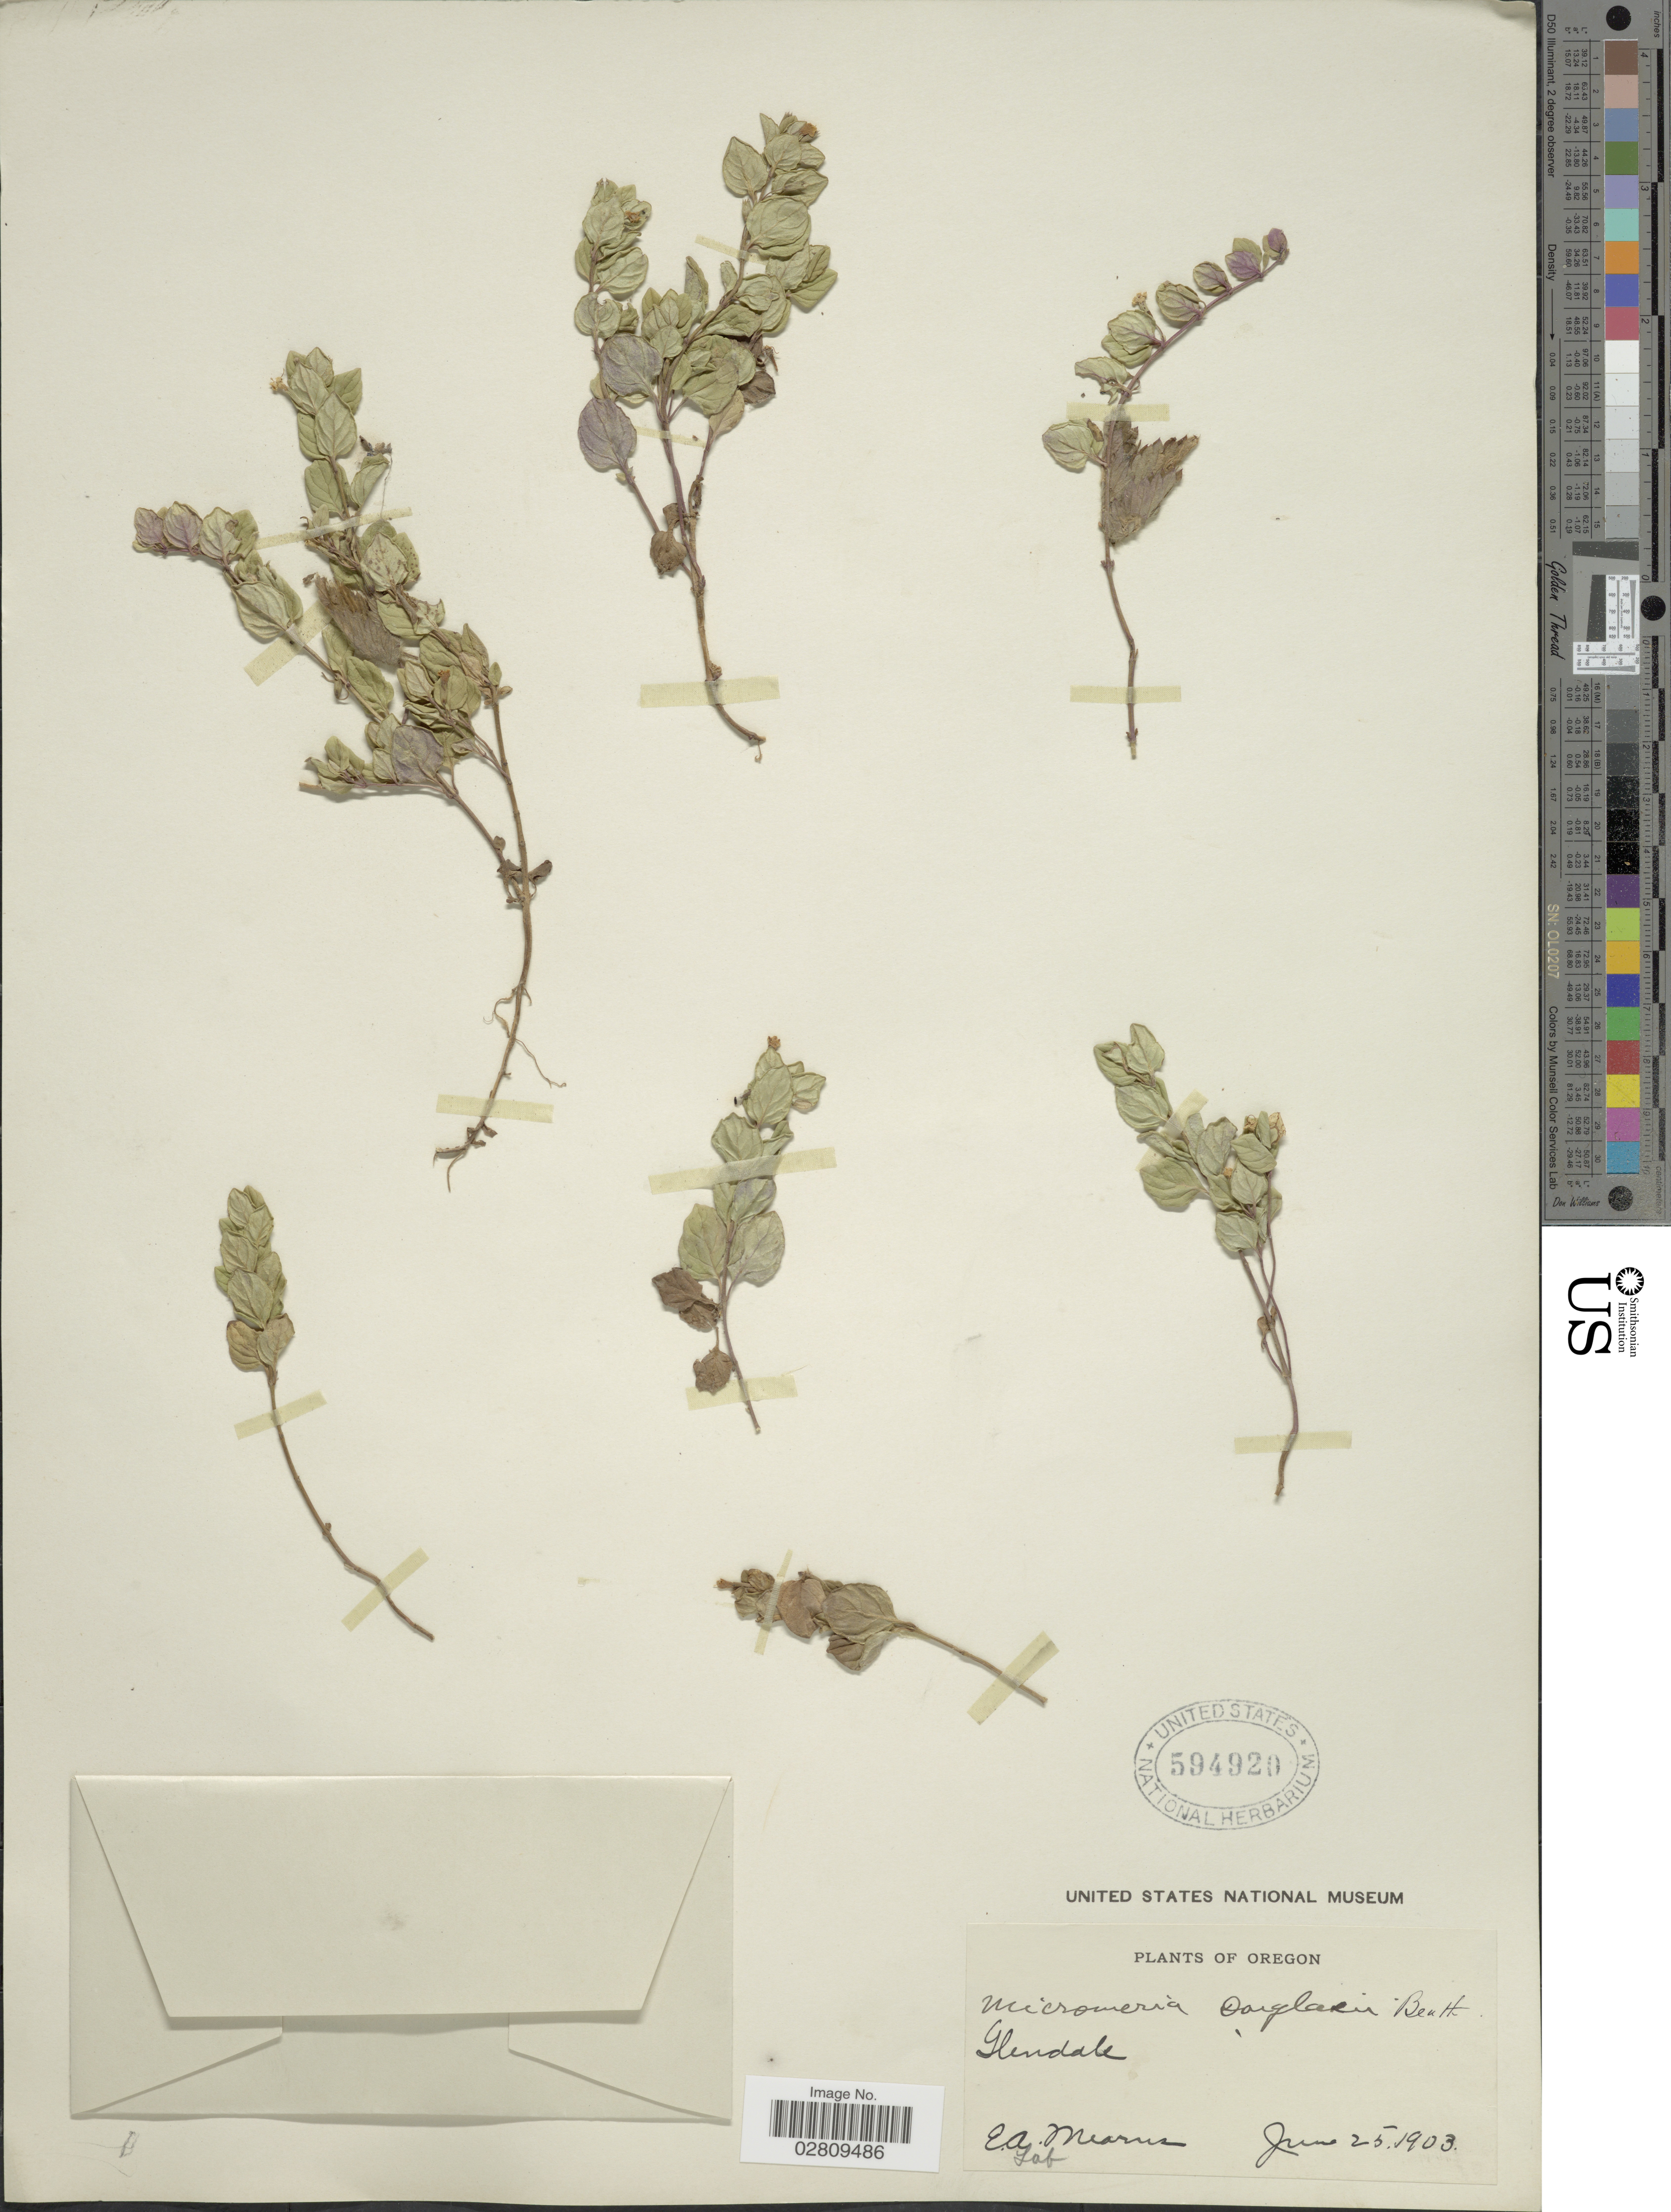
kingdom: Plantae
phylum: Tracheophyta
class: Magnoliopsida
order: Lamiales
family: Lamiaceae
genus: Micromeria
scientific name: Micromeria douglasii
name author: Benth.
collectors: E. A. Mearns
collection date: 1903-06-25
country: United States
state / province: Oregon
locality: Glendale.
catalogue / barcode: US 594920